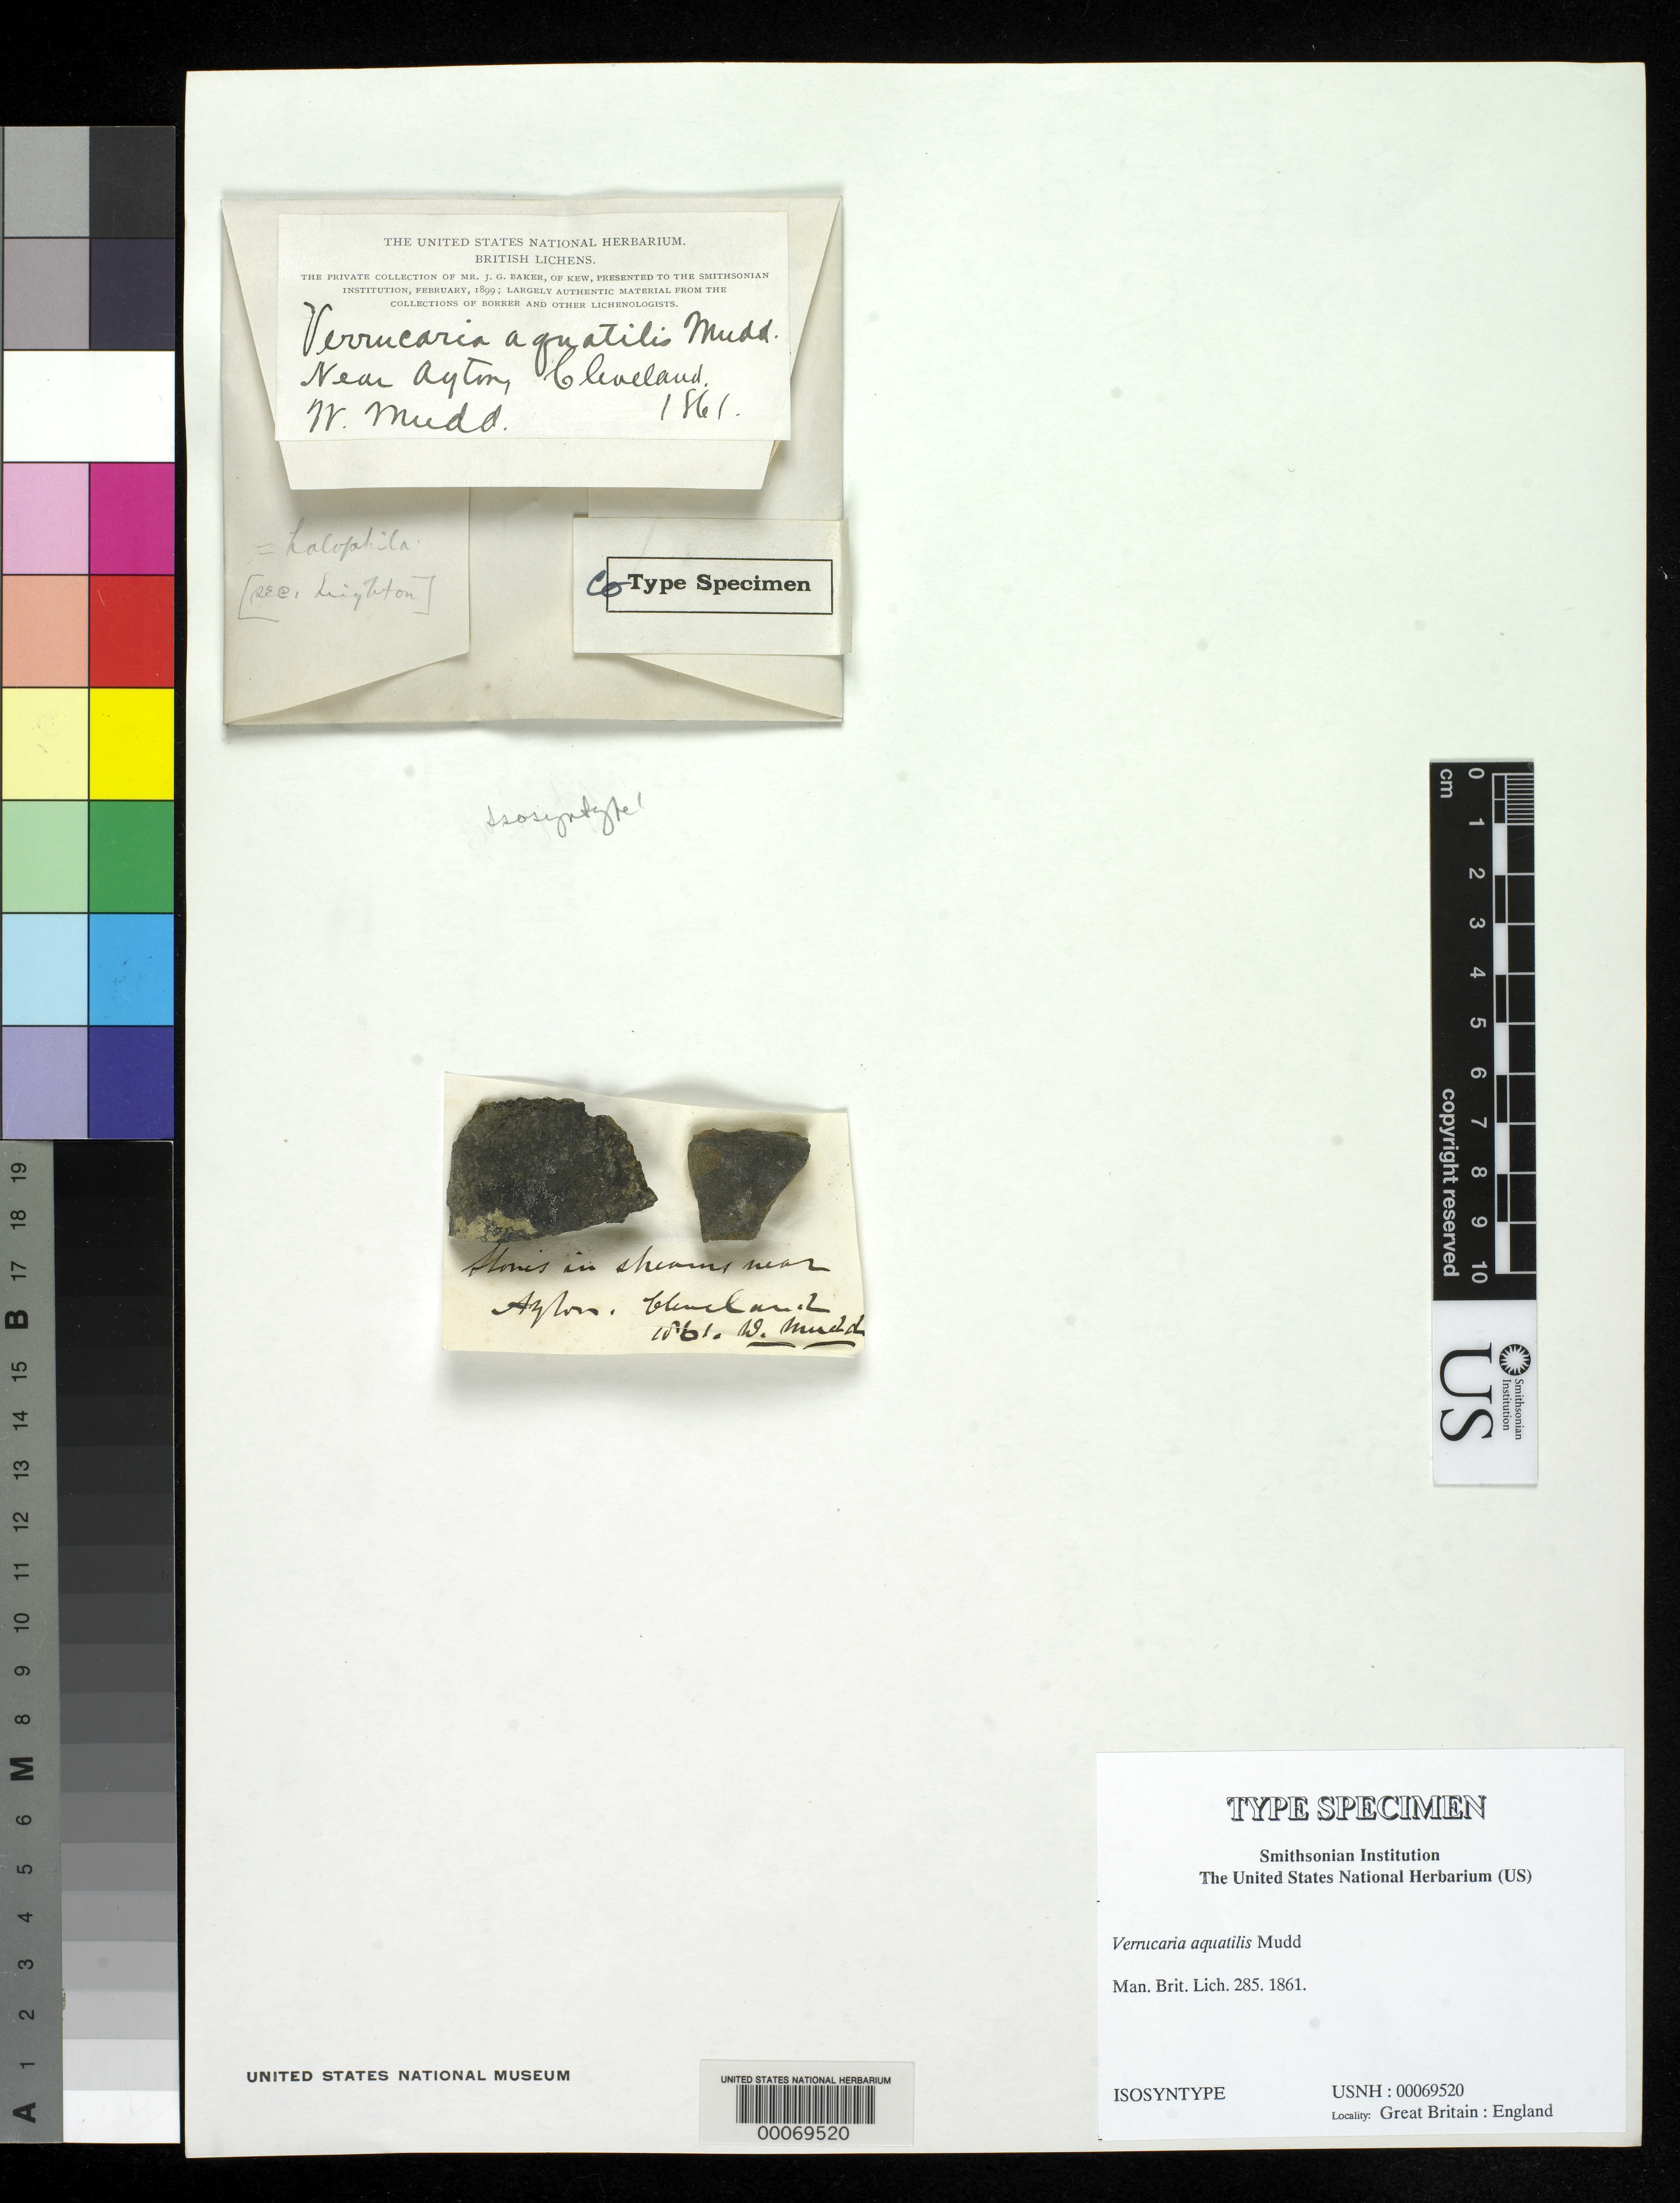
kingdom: Fungi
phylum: Ascomycota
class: Eurotiomycetes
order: Verrucariales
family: Verrucariaceae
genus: Verrucaria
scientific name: Verrucaria aquatilis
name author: Mudd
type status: Isosyntype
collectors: W. Mudd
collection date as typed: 1861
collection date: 1861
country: United Kingdom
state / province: England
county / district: Cleveland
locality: Near Ayton.